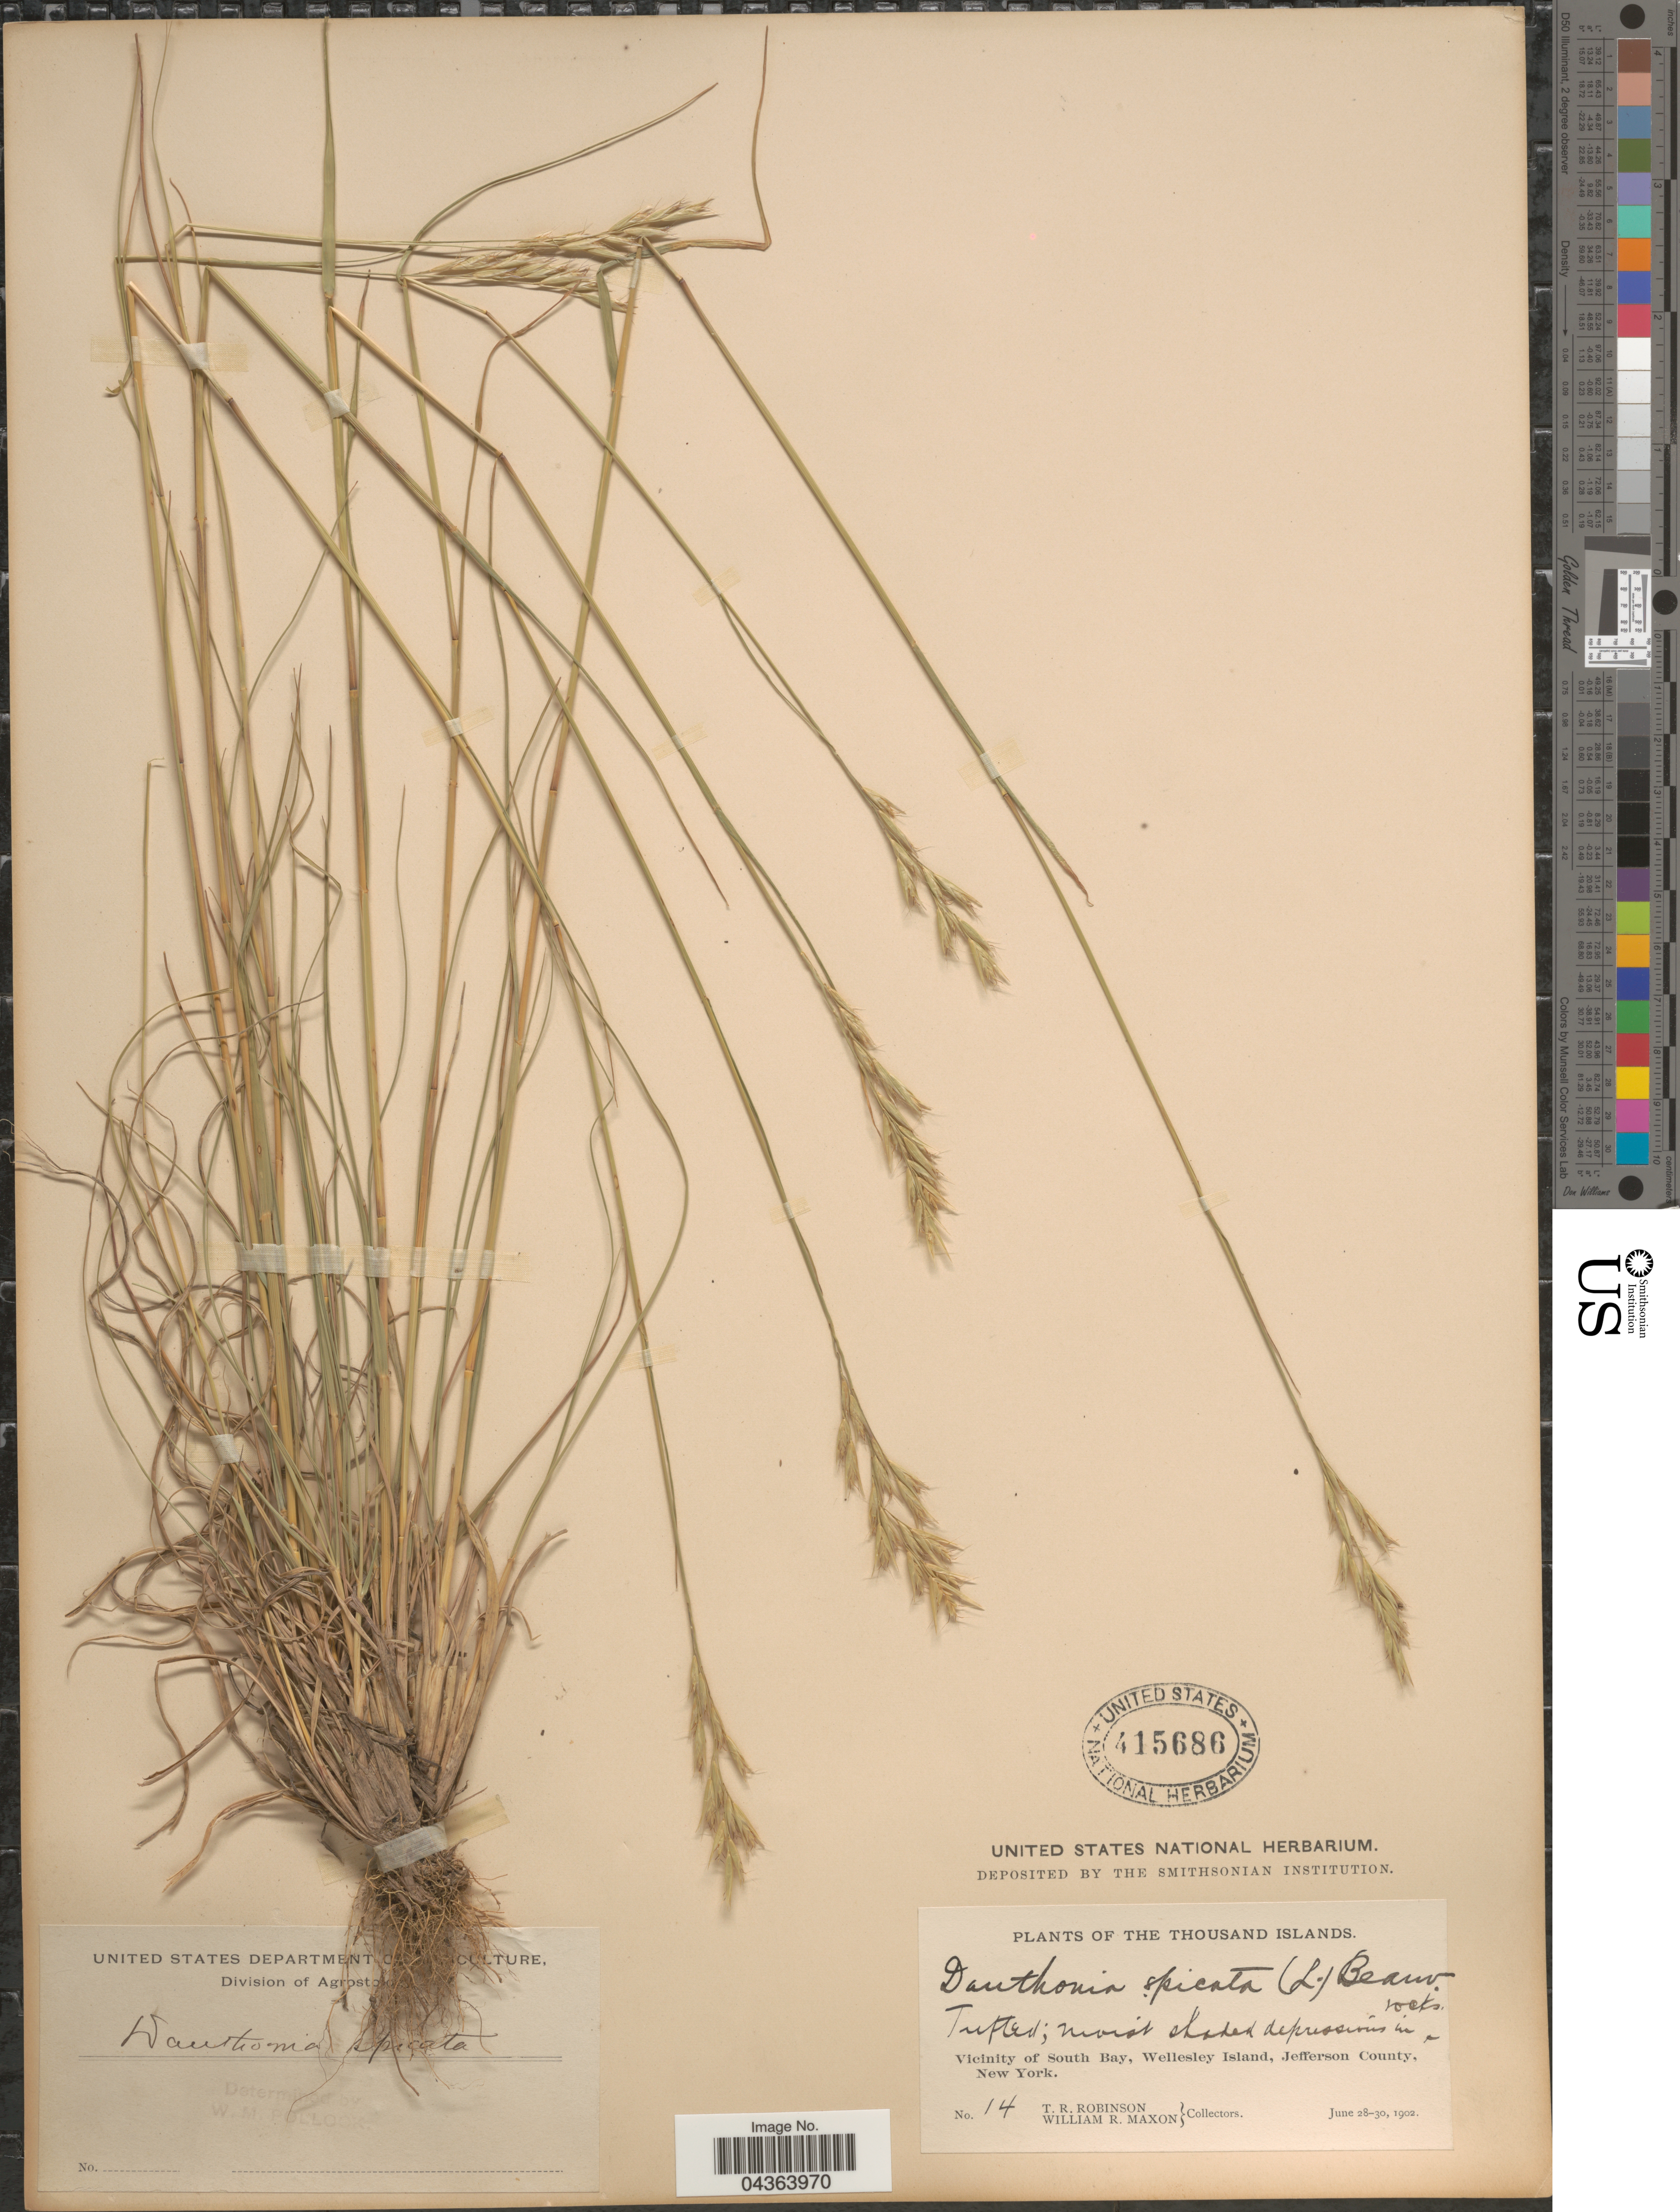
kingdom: Plantae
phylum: Tracheophyta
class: Liliopsida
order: Poales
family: Poaceae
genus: Danthonia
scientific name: Danthonia spicata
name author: (L.) P. Beauv. ex Roem. & Schult.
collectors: T. R. Robinson & W. R. Maxon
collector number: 14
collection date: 1902-06-28/1902-06-30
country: United States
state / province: New York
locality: Thousand Islands. Vicinity of South Bay, Wellesley Island, Jefferson County.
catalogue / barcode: US 415686